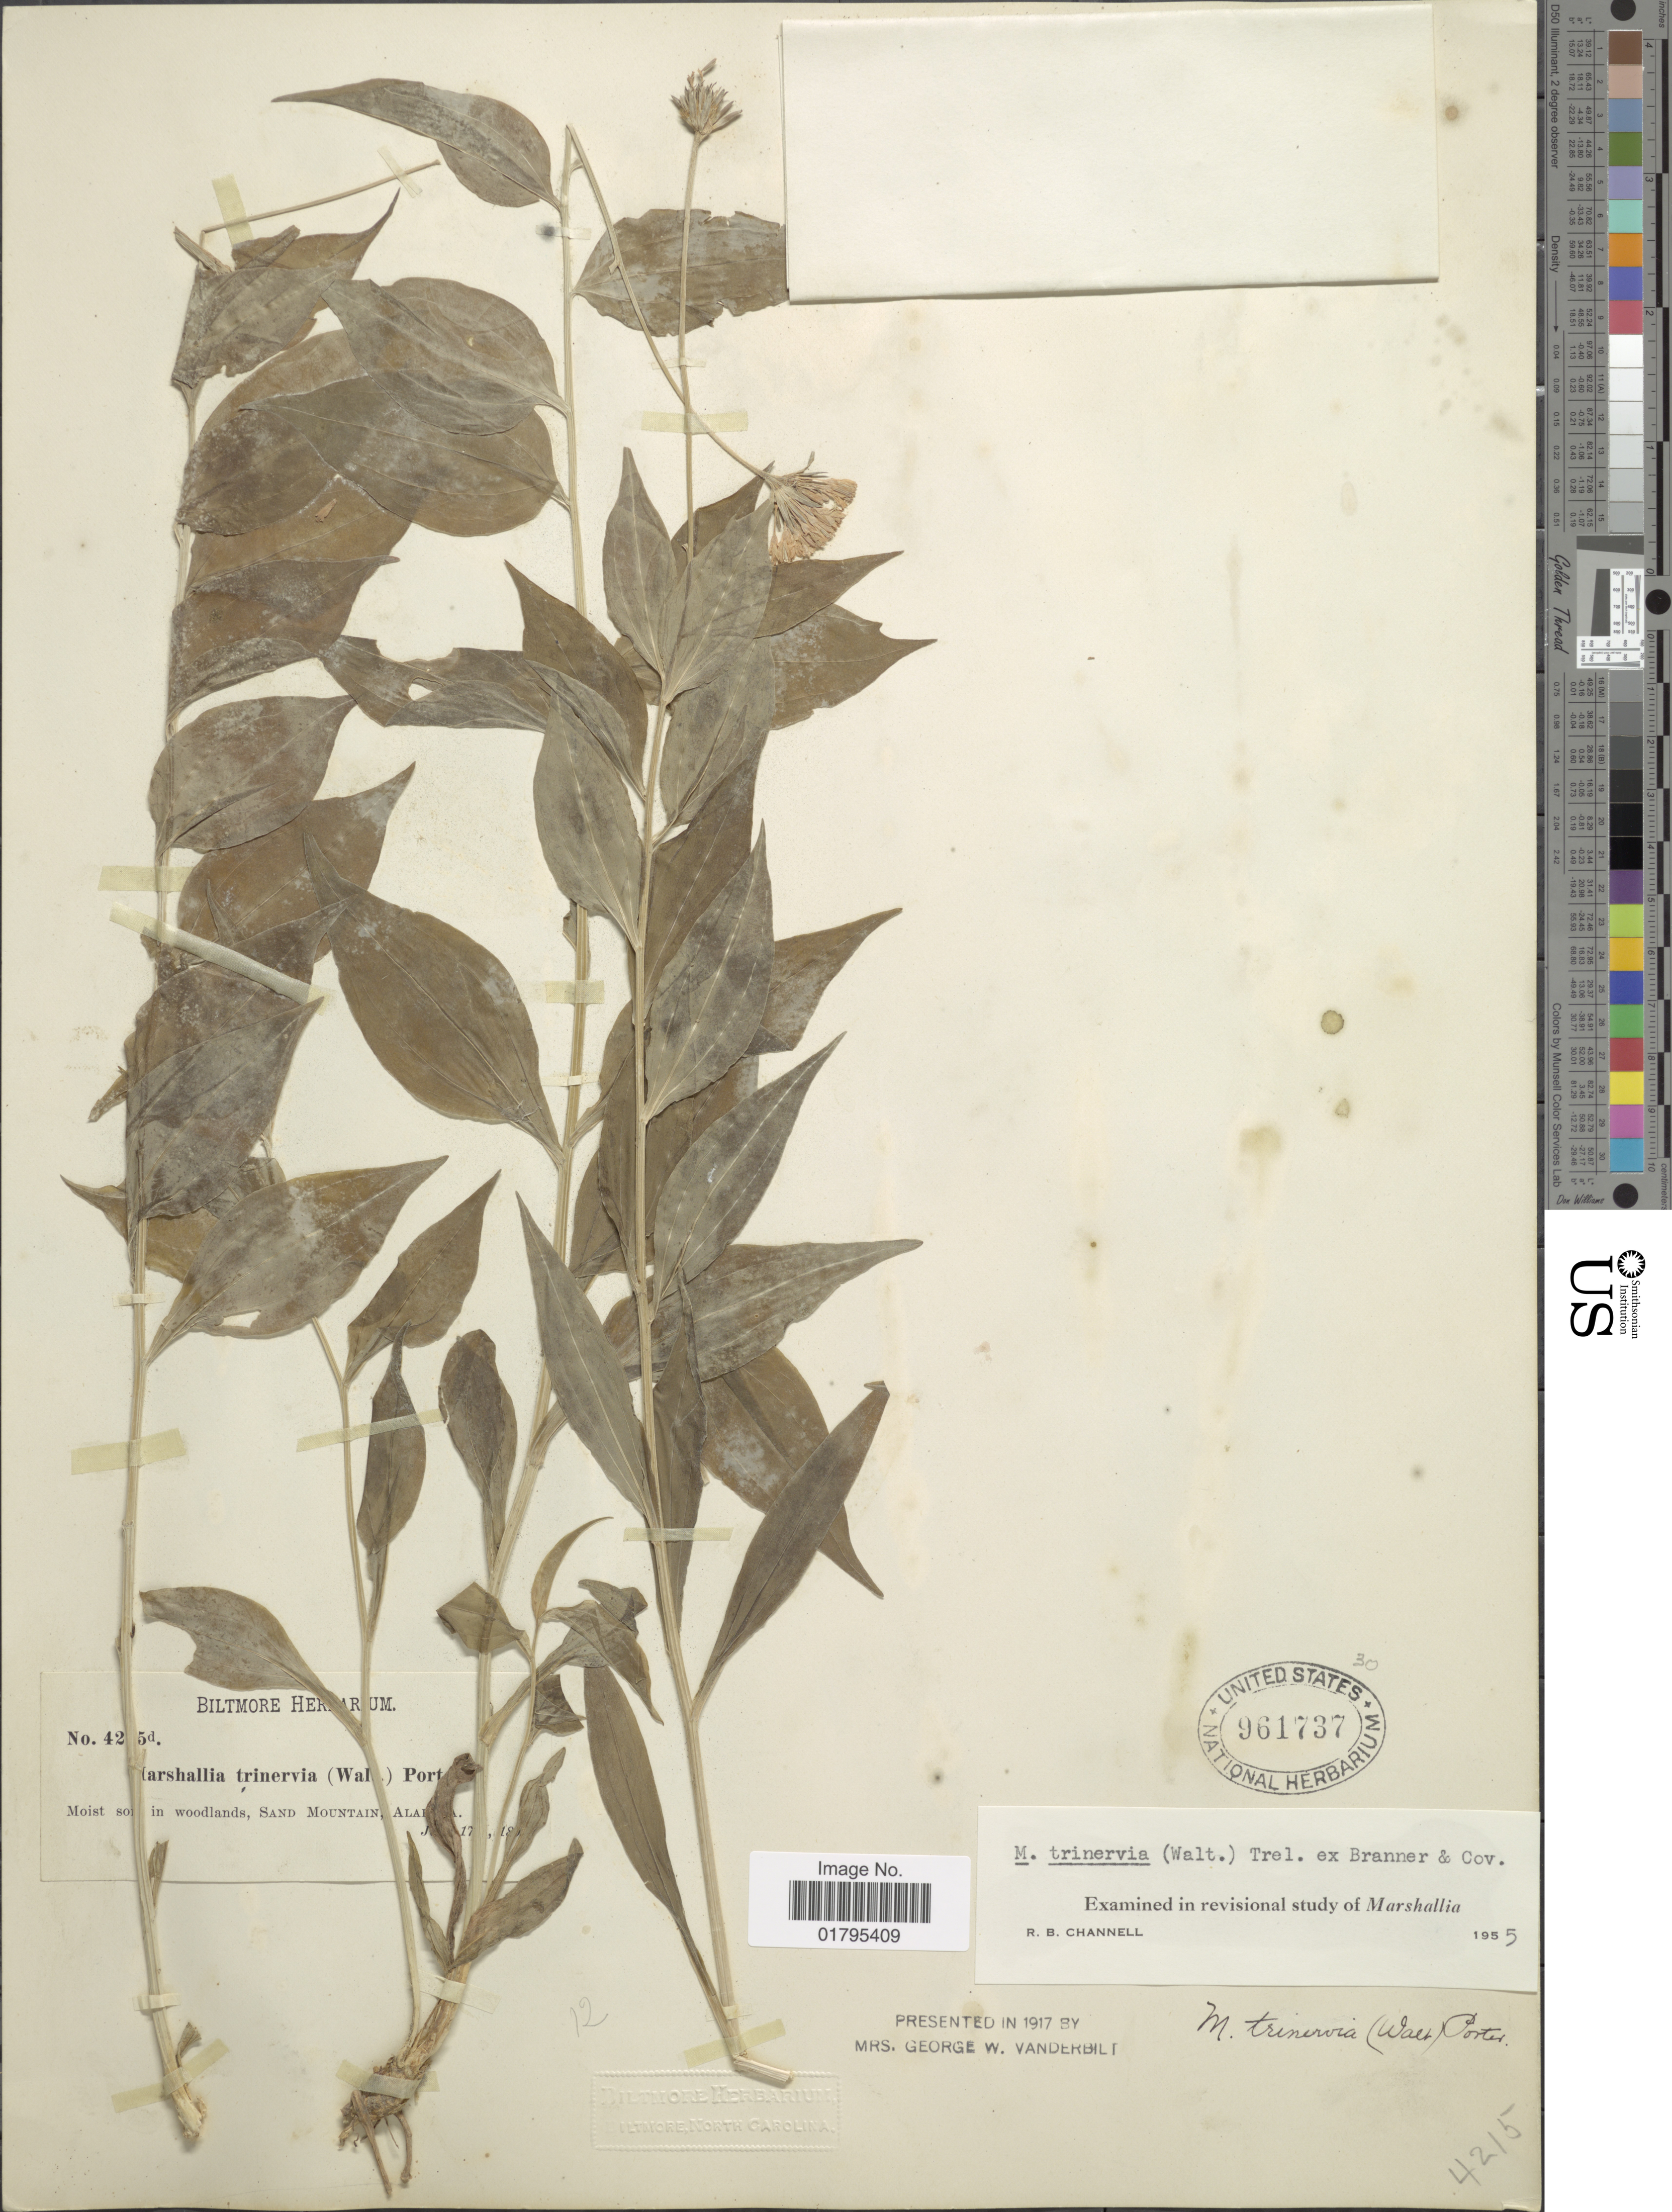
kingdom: Plantae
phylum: Tracheophyta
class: Magnoliopsida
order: Asterales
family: Asteraceae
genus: Marshallia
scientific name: Marshallia trinervia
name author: (Walter) Lesq. ex Trel.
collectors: ex herb. Biltmore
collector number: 42!5d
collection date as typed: J!17, 18!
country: United States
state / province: Alabama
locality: Sand Mountain.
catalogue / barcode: US 961737